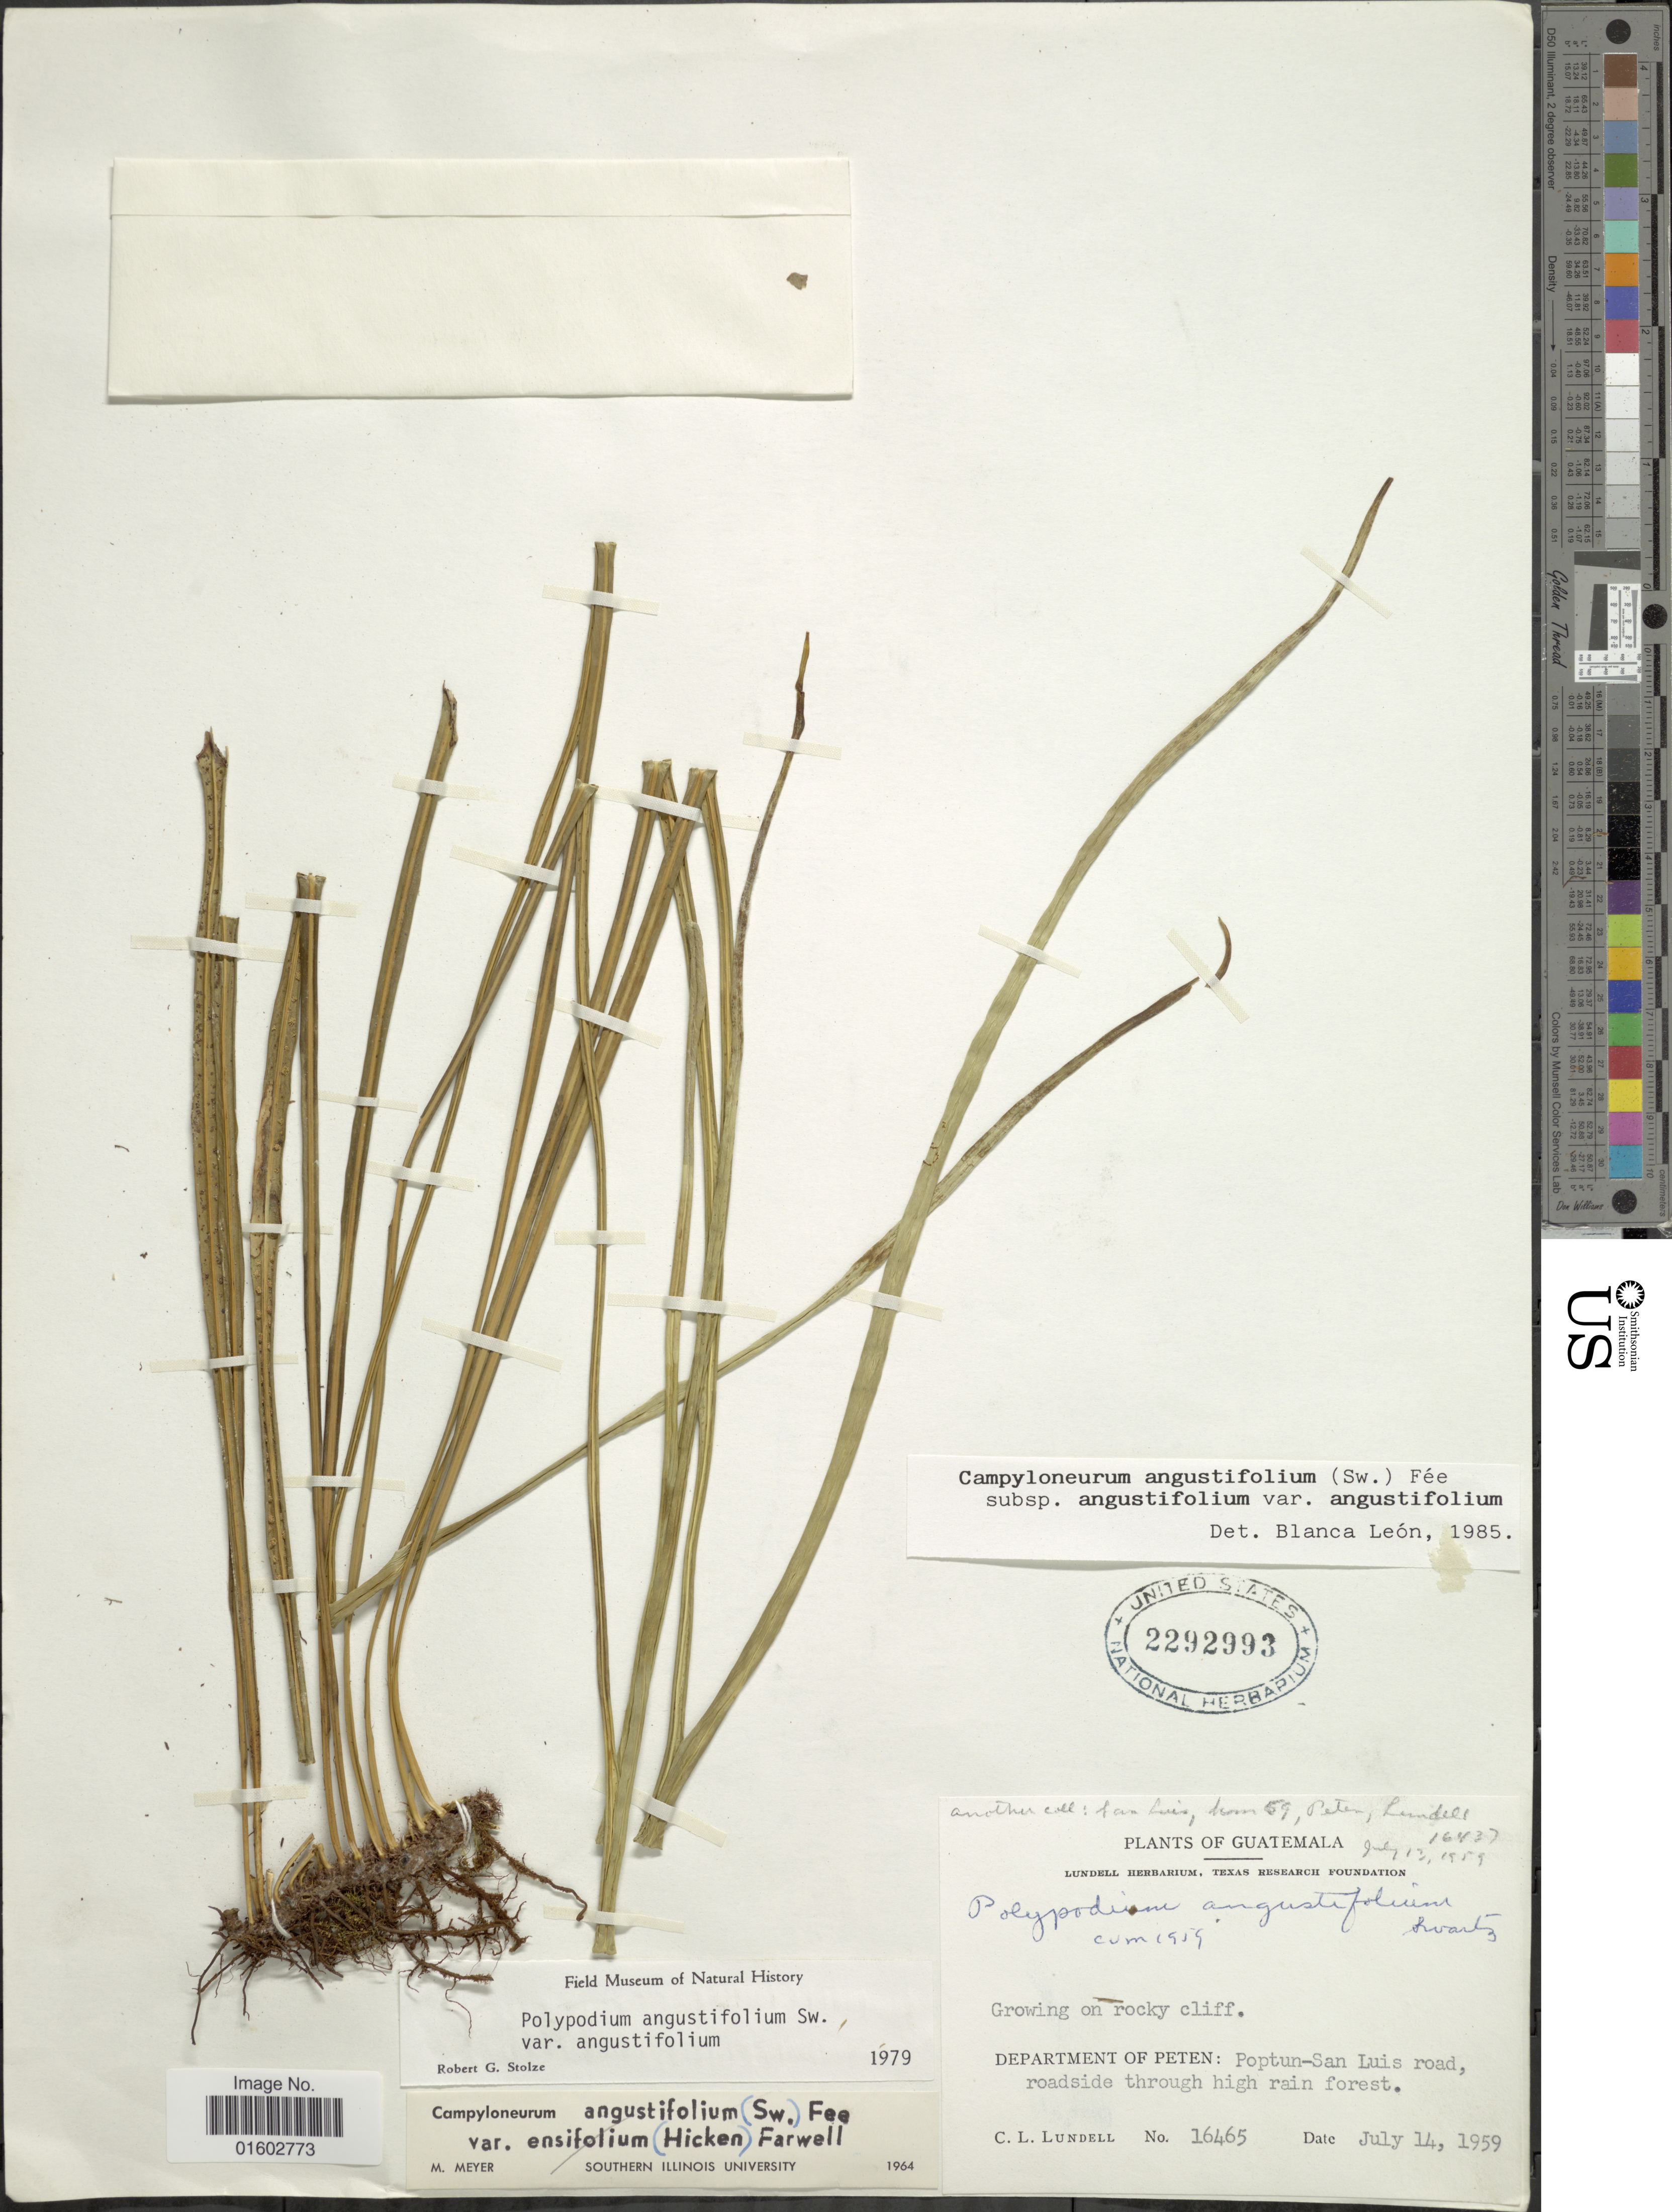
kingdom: Plantae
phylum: Tracheophyta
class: Polypodiopsida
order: Polypodiales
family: Polypodiaceae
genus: Campyloneurum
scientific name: Campyloneurum angustifolium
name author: (Sw.) Fée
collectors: C. L. Lundell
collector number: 16465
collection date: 1959-07-14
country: Guatemala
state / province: El Petén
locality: Department of Peten: Poptun-San Luis road, roadside through high rain forest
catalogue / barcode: US 2292993